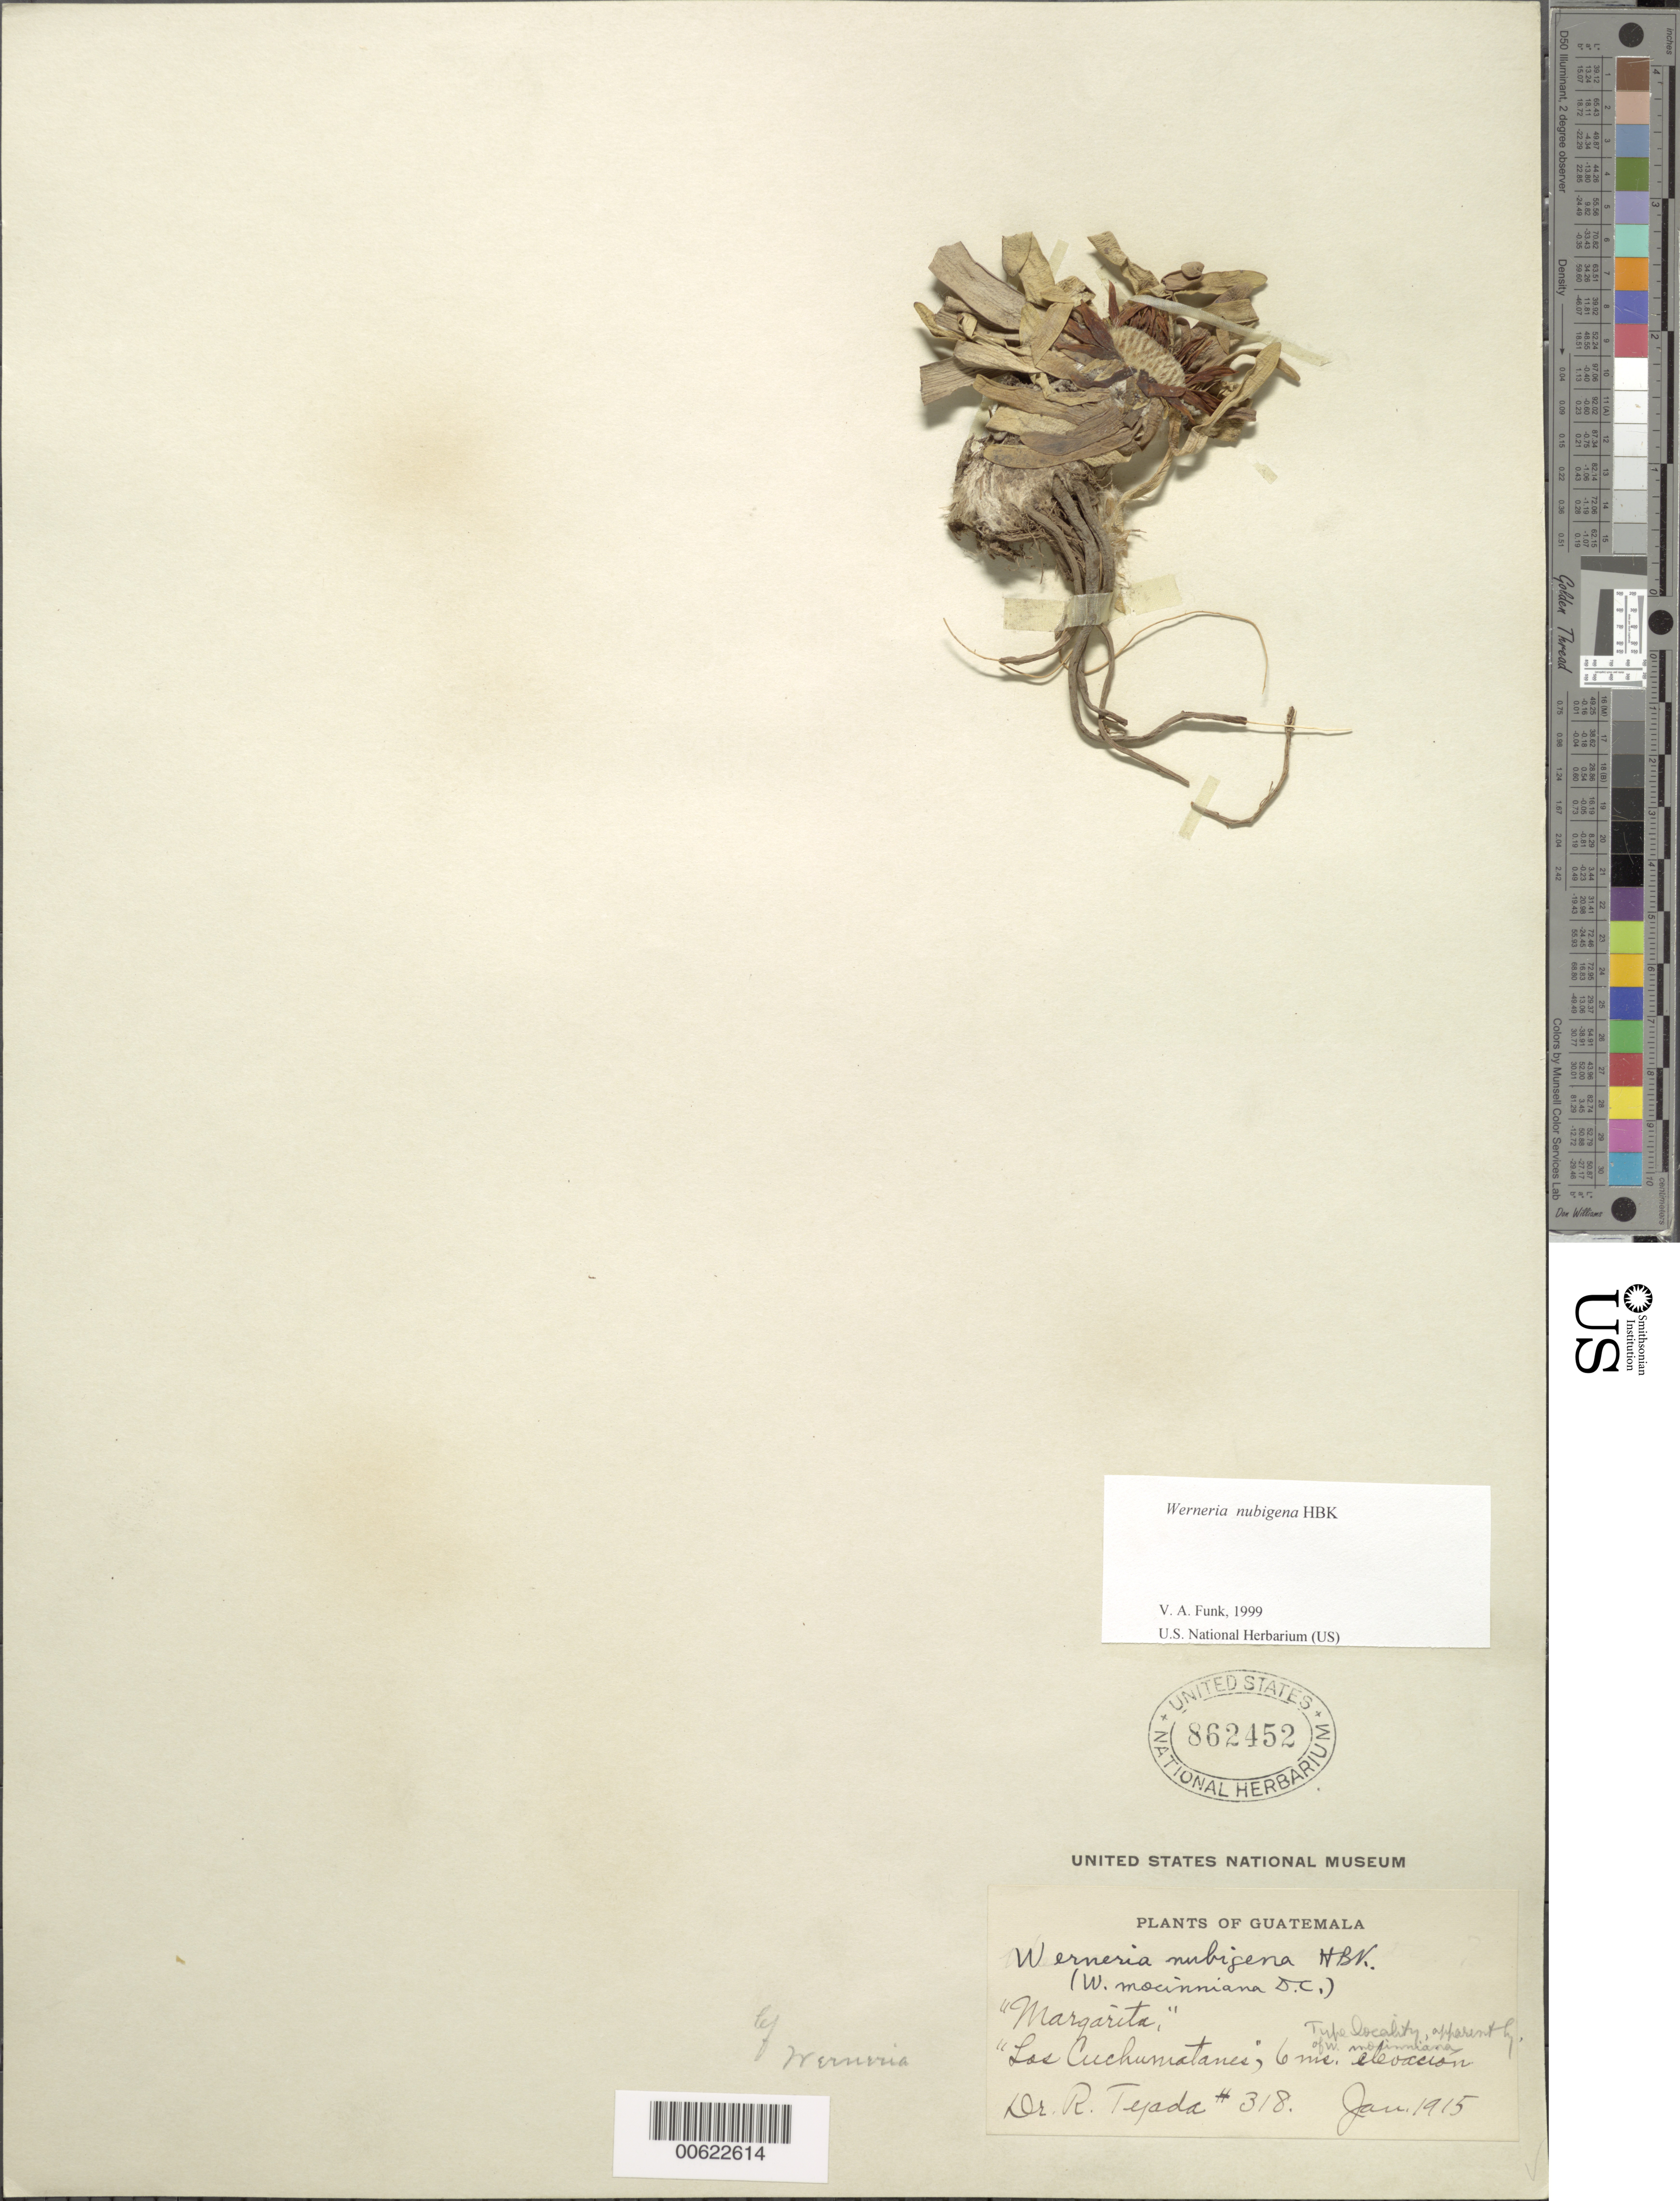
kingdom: Plantae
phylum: Tracheophyta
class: Magnoliopsida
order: Asterales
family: Asteraceae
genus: Werneria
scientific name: Werneria nubigena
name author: Kunth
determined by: Funk, Vicki A., (BOT), Smithsonian Institution - National Museum of Natural History (UNITED STATES)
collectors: R. Tejada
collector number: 318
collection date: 1915-01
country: Guatemala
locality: Los Cuchunatanes, 6 m elevacion [does this mean 6 miles along the road?, surely not 6 m above sea level jp 1/99]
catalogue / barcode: US 862452